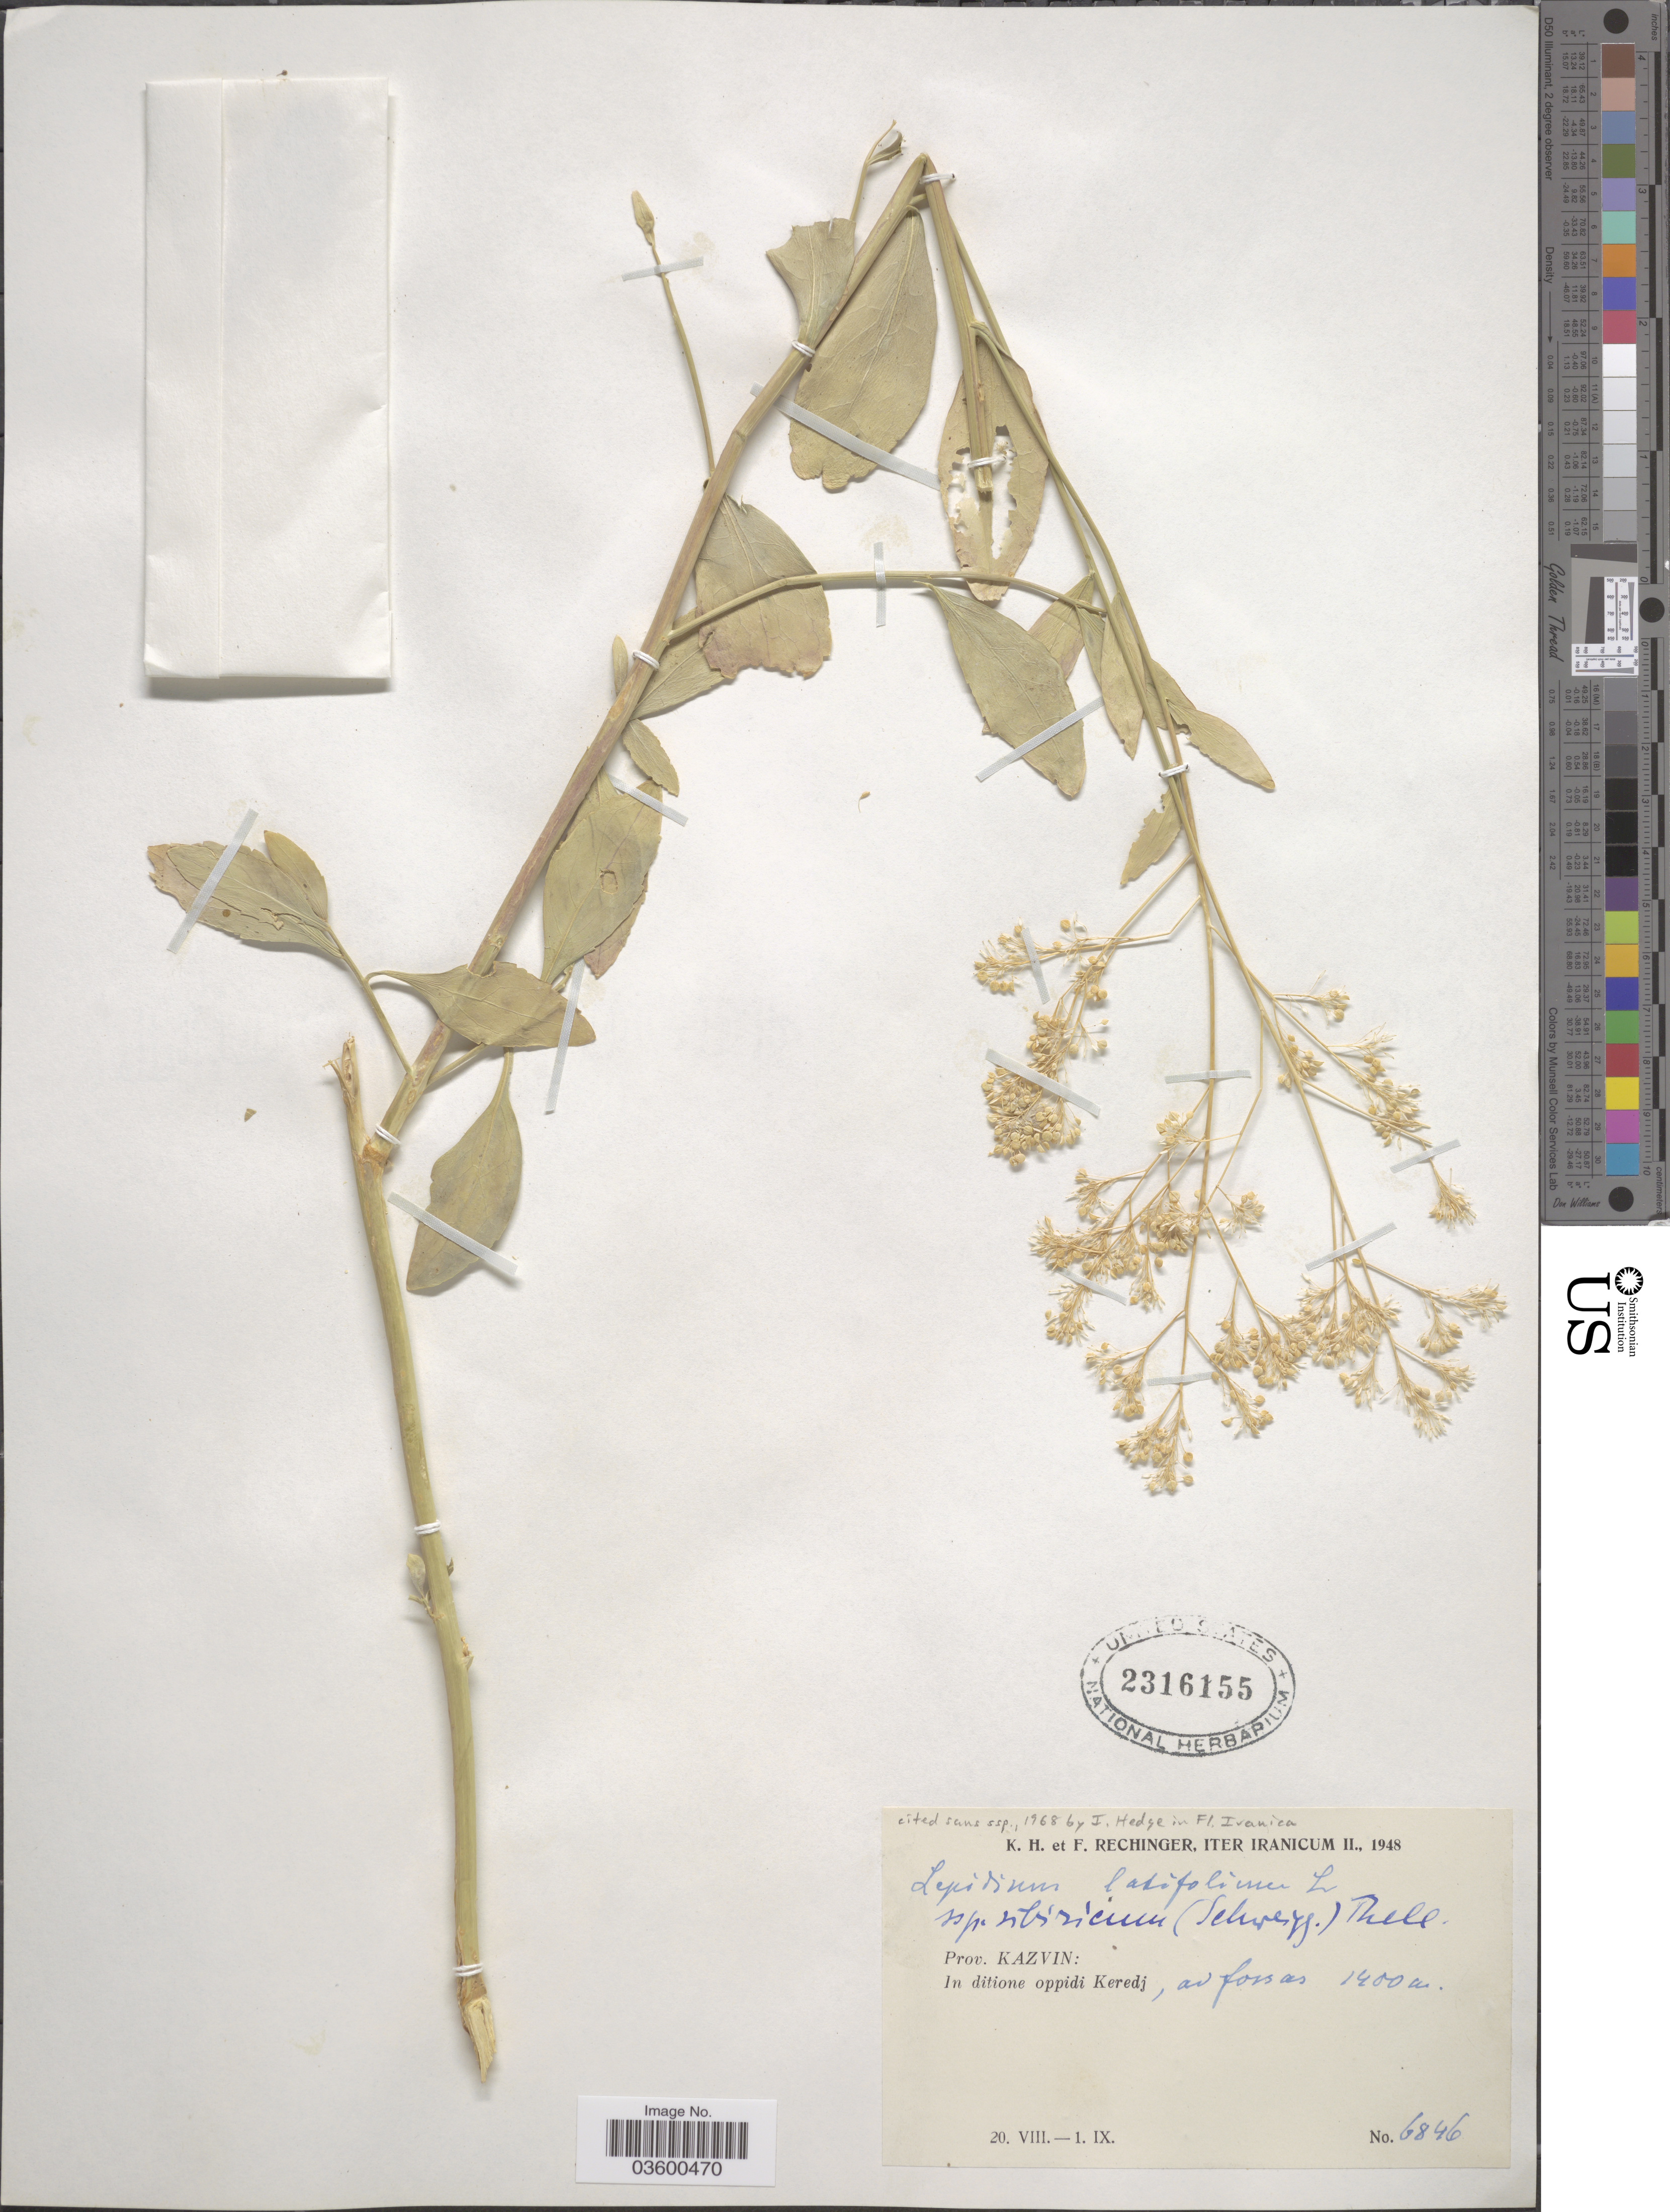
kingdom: Plantae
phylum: Tracheophyta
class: Magnoliopsida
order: Brassicales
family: Brassicaceae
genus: Lepidium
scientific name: Lepidium latifolium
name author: L.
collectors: K. H. Rechinger & F. Rechinger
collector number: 6846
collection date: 1948-08-20/1948-09-01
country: Iran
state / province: Qazvin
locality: Prov. Kazvin: In ditione oppidi Keredj.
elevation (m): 1400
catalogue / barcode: US 2316155